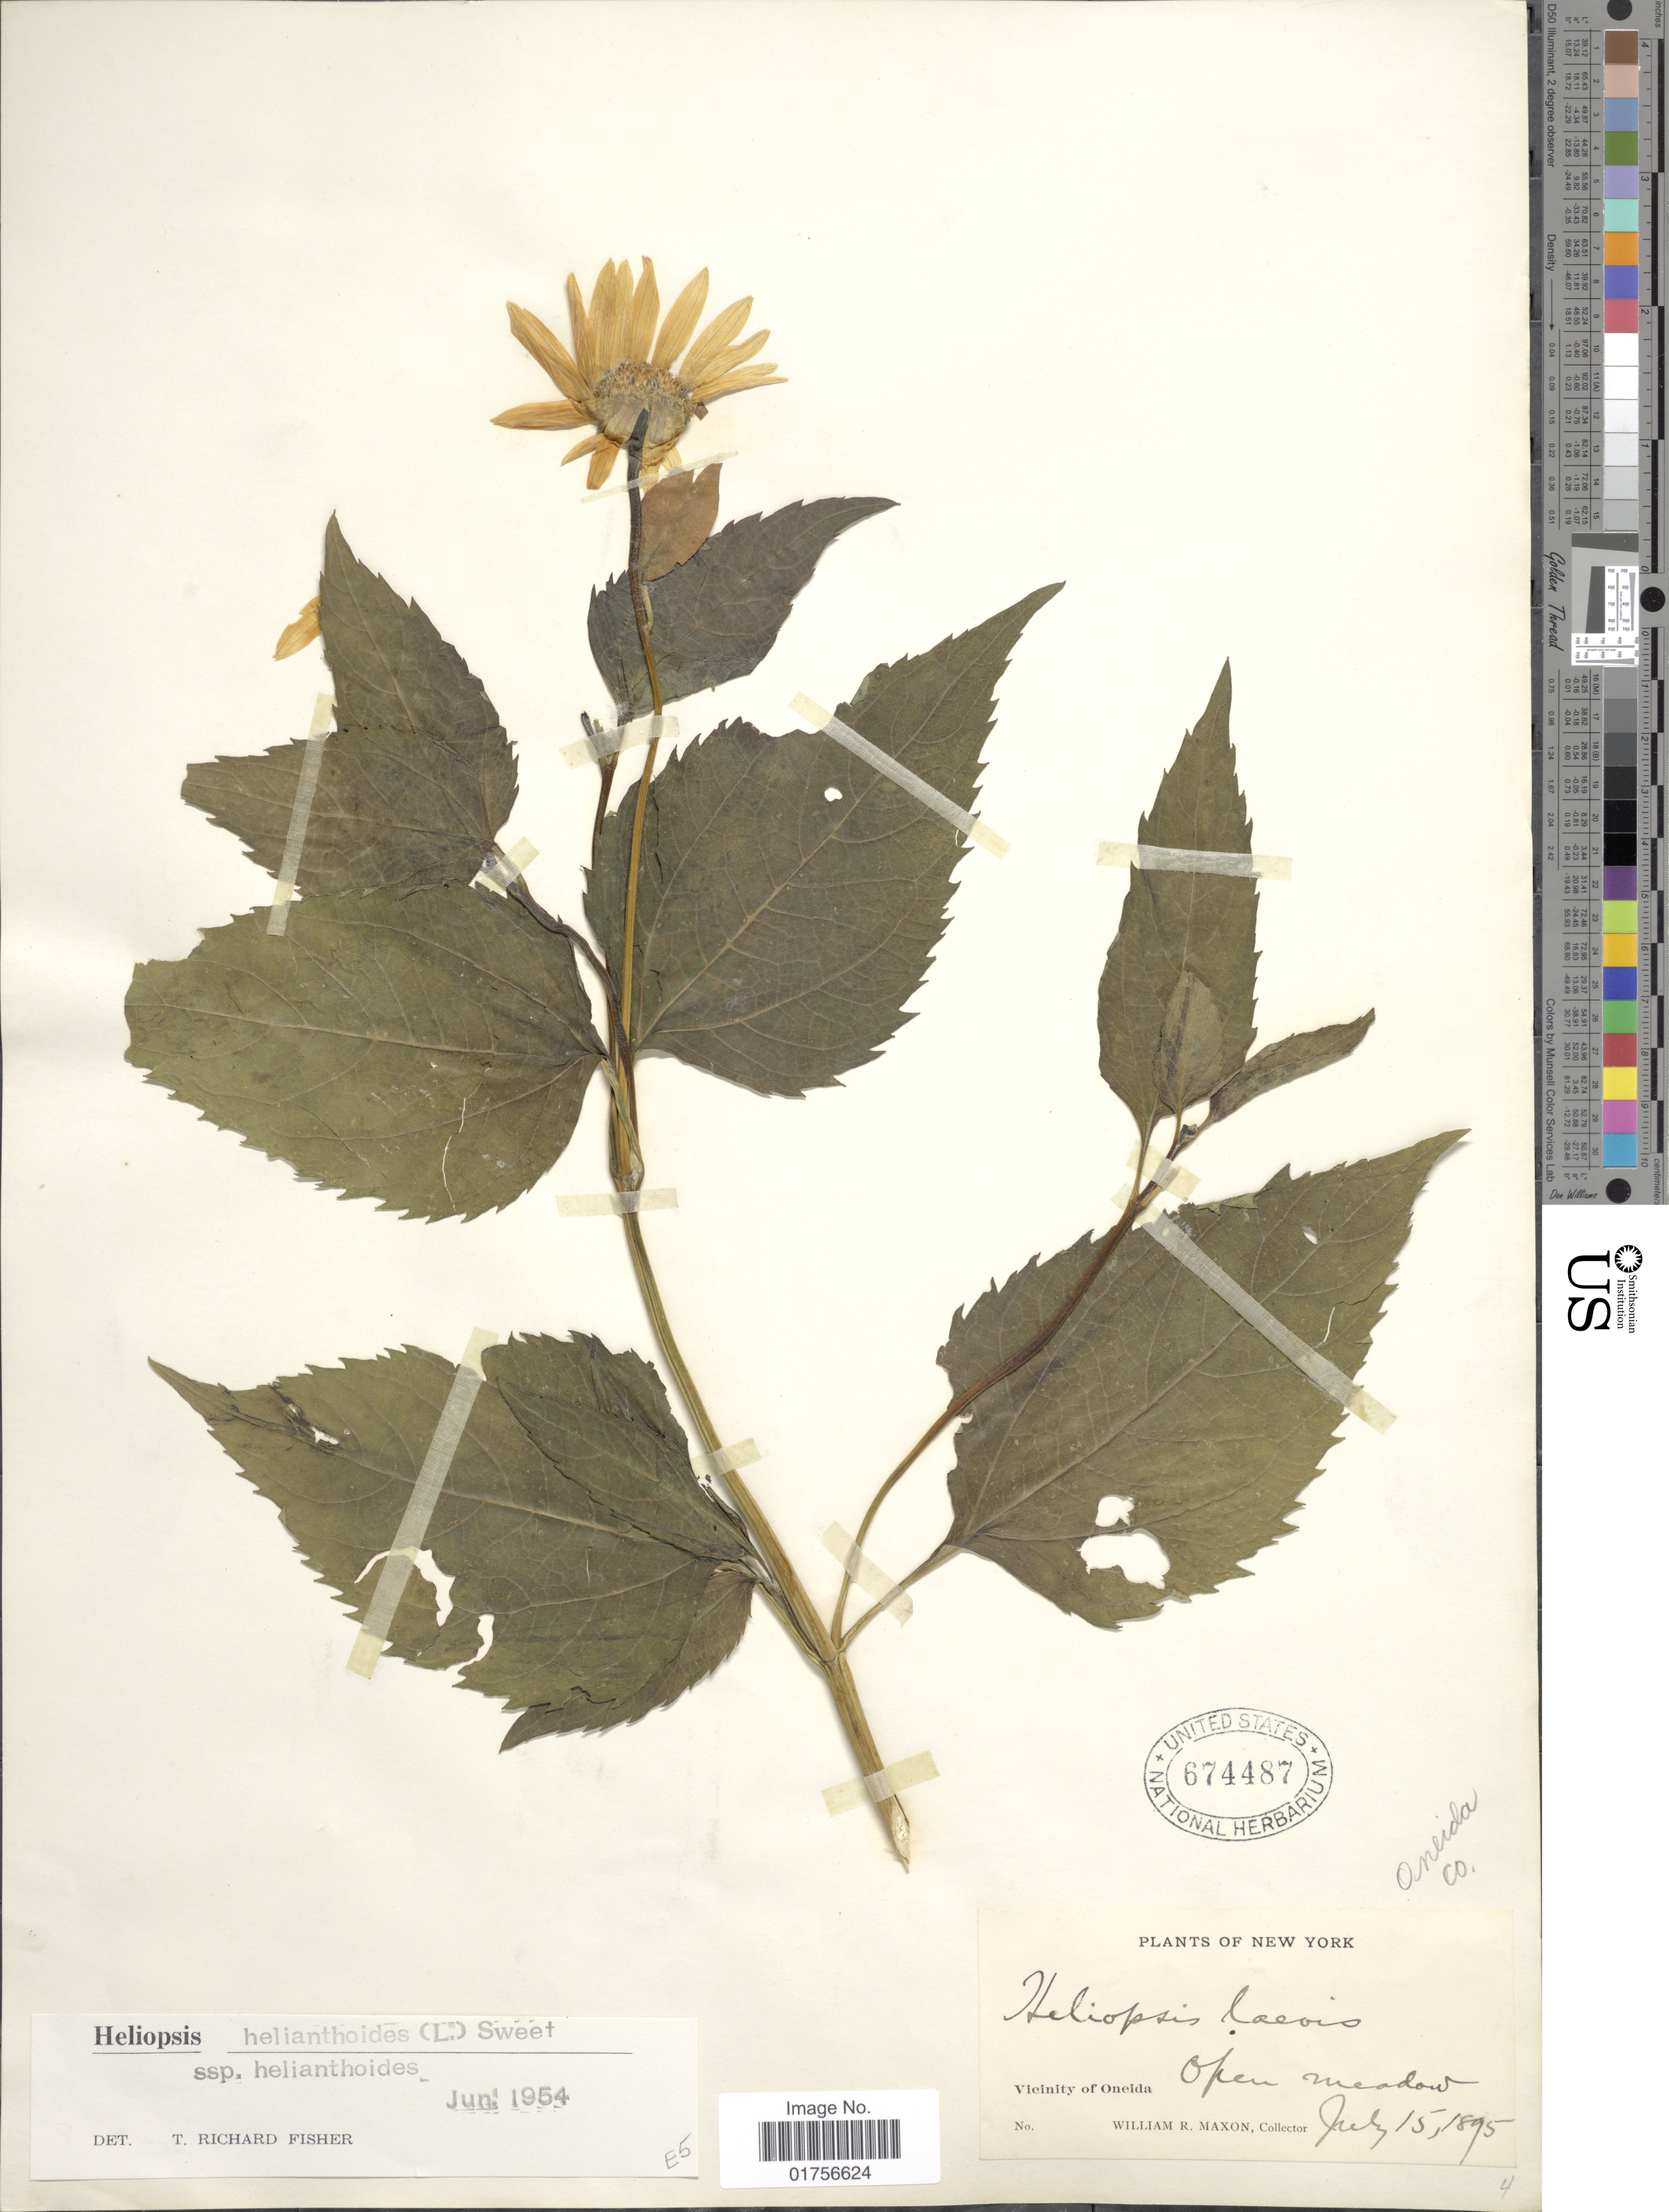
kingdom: Plantae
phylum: Tracheophyta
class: Magnoliopsida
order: Asterales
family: Asteraceae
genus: Heliopsis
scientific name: Heliopsis helianthoides subsp. helianthoides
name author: (L.) Sweet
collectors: W. R. Maxon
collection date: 1895-07-15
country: United States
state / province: New York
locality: Vicinity of Oneida, open meadow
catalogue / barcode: US 674487